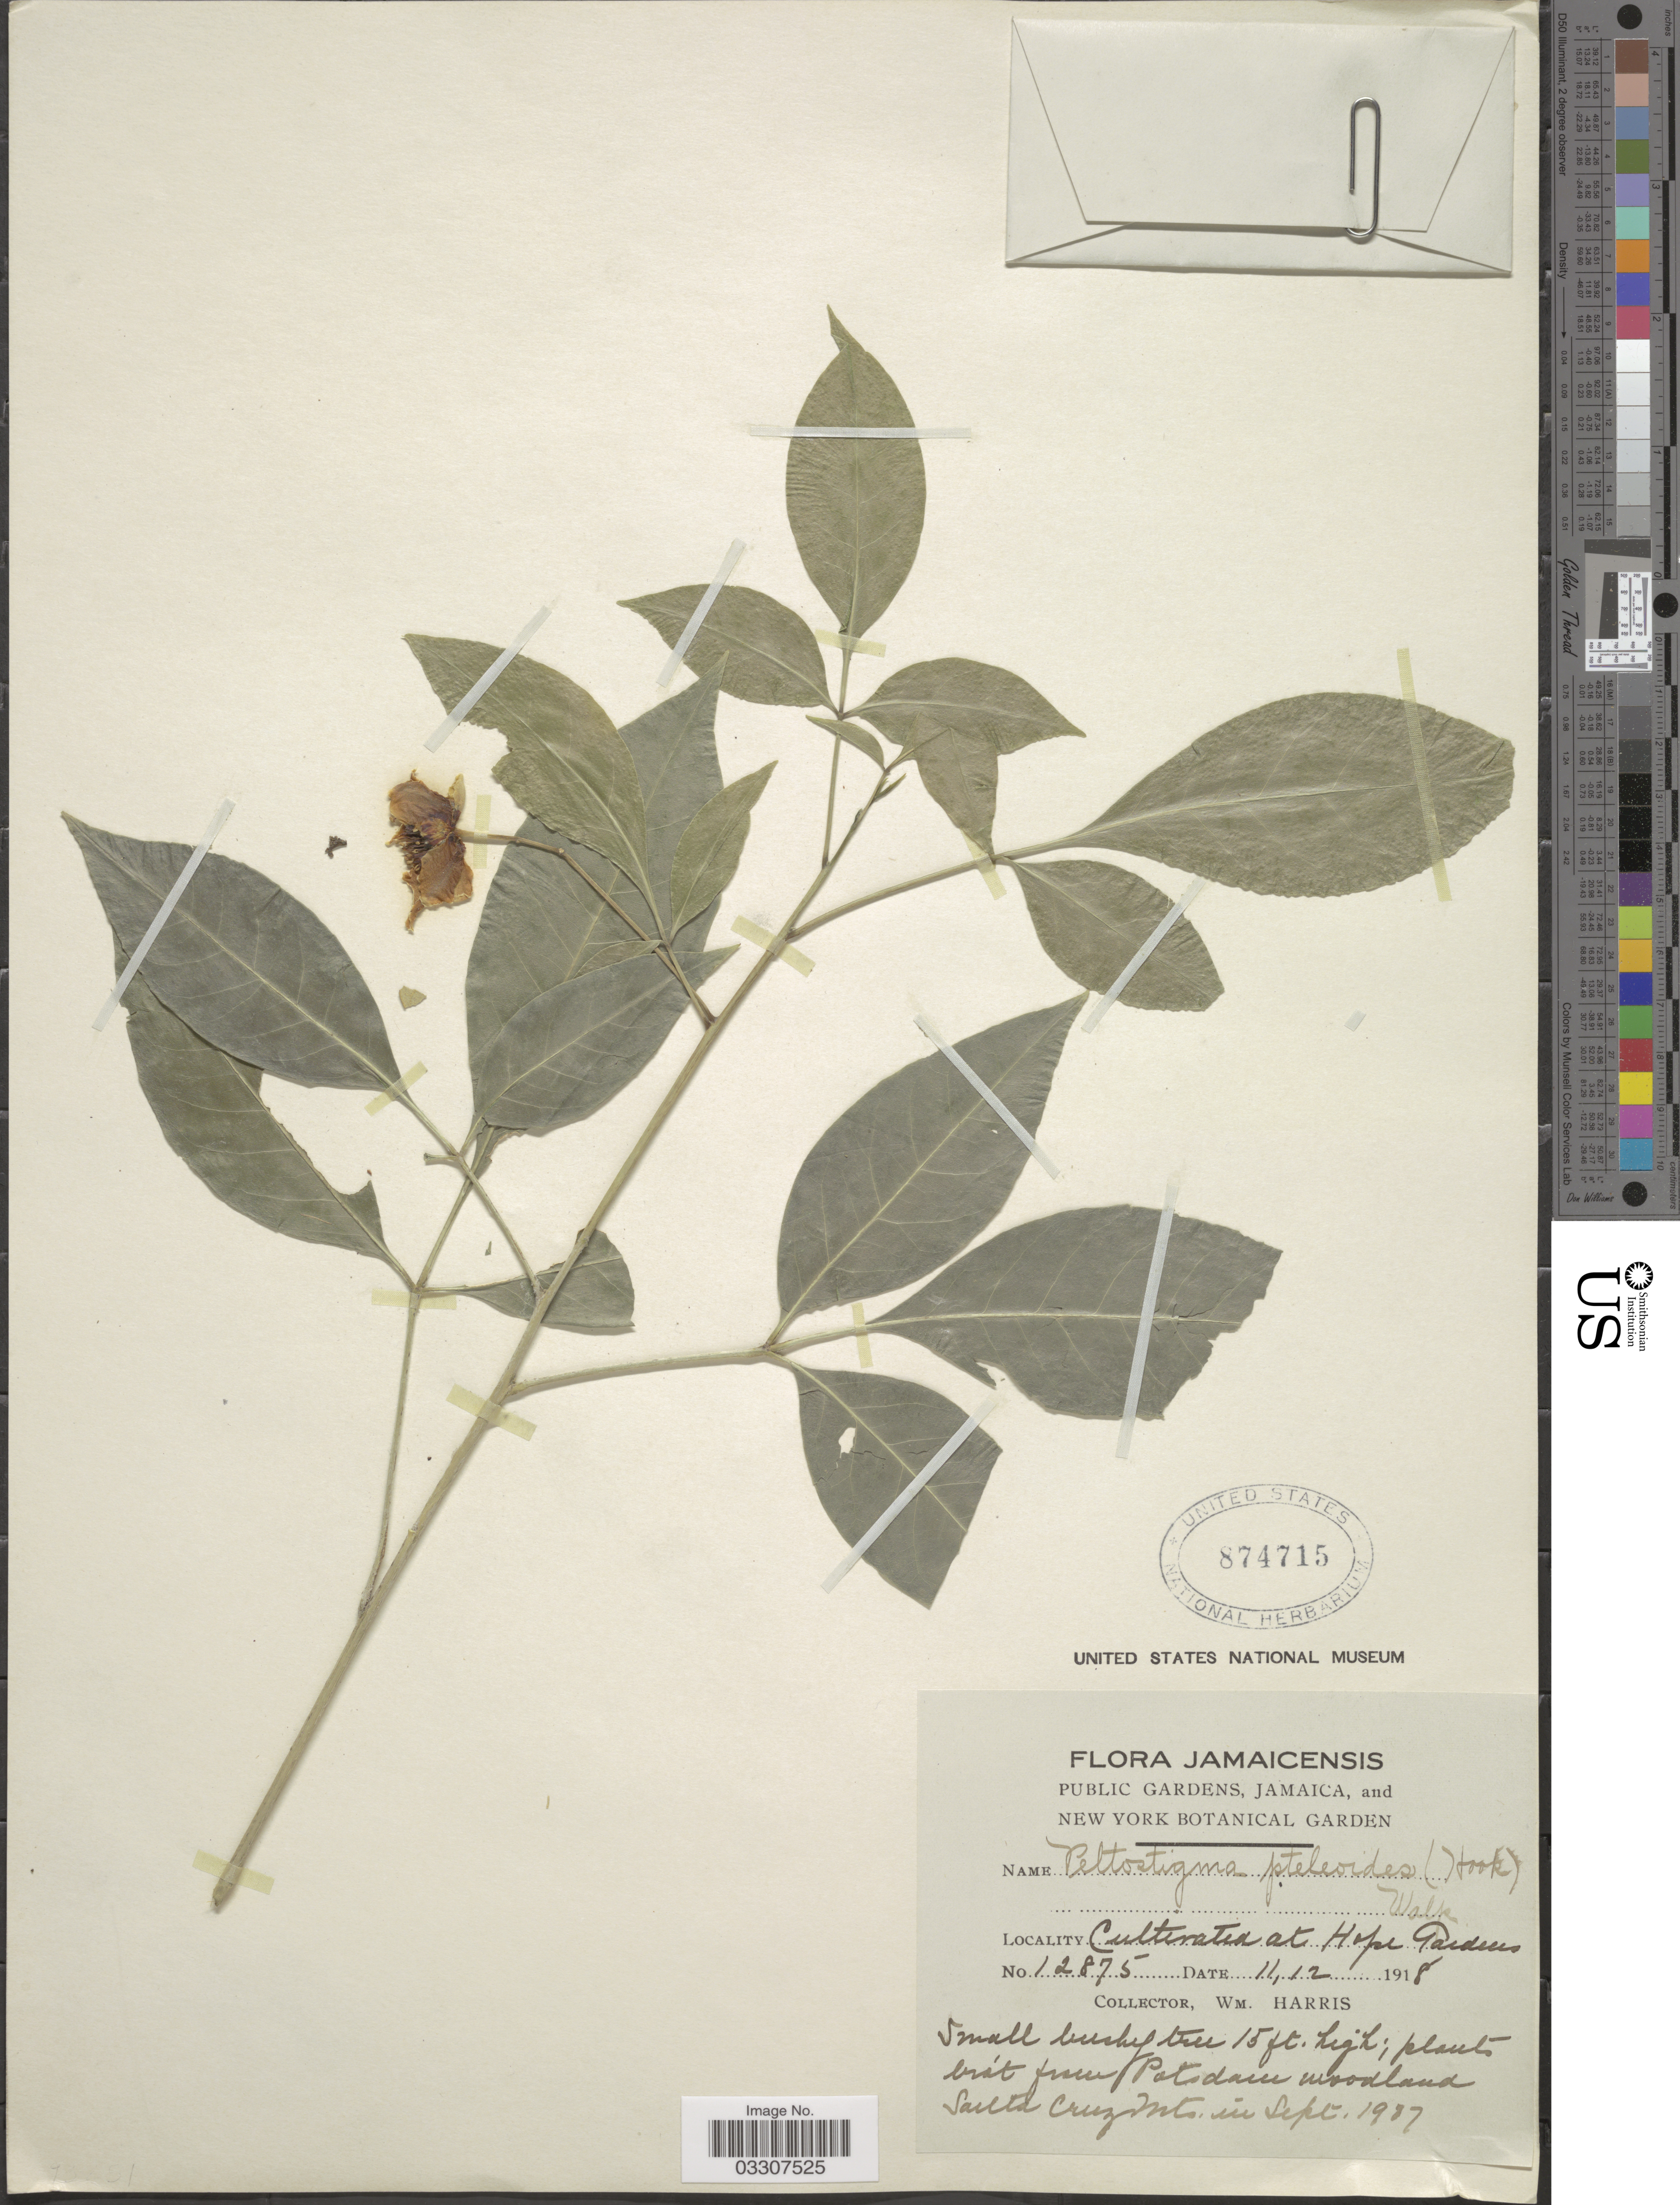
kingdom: Plantae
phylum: Tracheophyta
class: Magnoliopsida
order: Sapindales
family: Rutaceae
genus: Peltostigma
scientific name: Peltostigma pteleoides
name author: (Hook.) Walp.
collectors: W. H. Harris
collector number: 12875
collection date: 1918-12-11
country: Jamaica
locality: Cultivated at Hope Gardens.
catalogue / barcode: US 874715